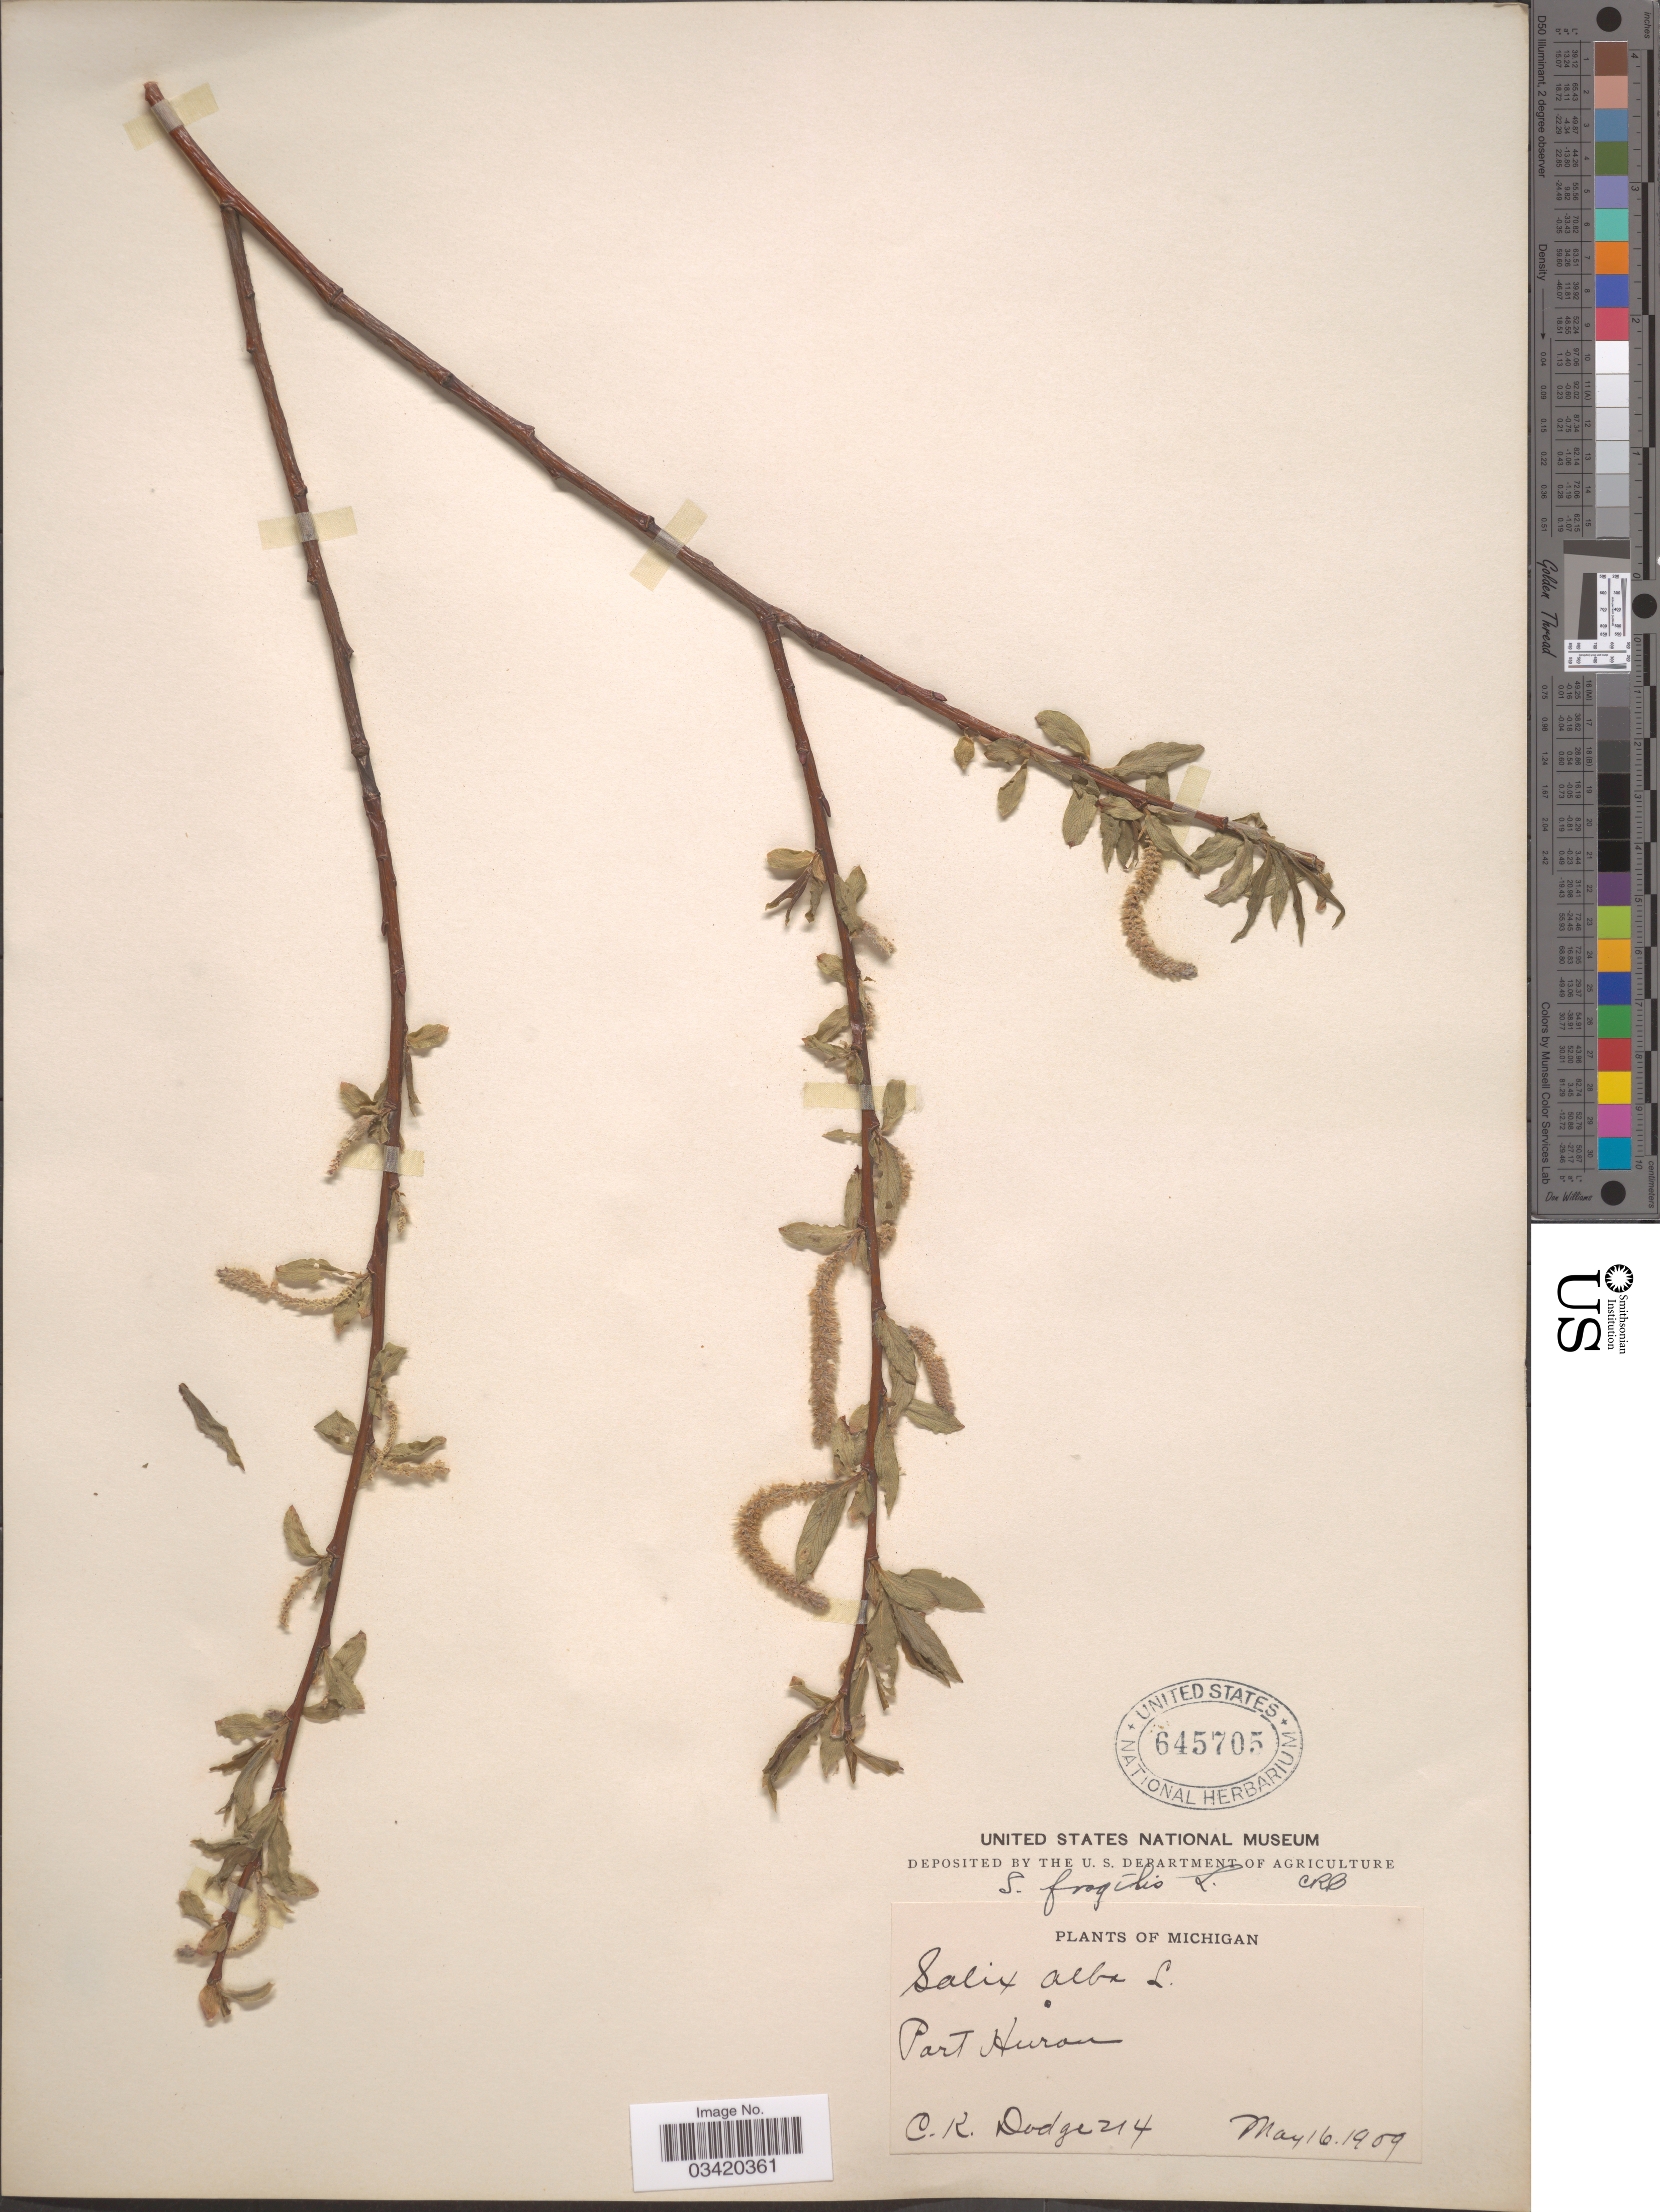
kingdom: Plantae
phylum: Tracheophyta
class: Magnoliopsida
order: Malpighiales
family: Salicaceae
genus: Salix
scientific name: Salix fragilis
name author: L.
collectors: C. Dodge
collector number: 214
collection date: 1909-05-16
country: United States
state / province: Michigan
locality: Port Huron.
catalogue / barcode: US 645705